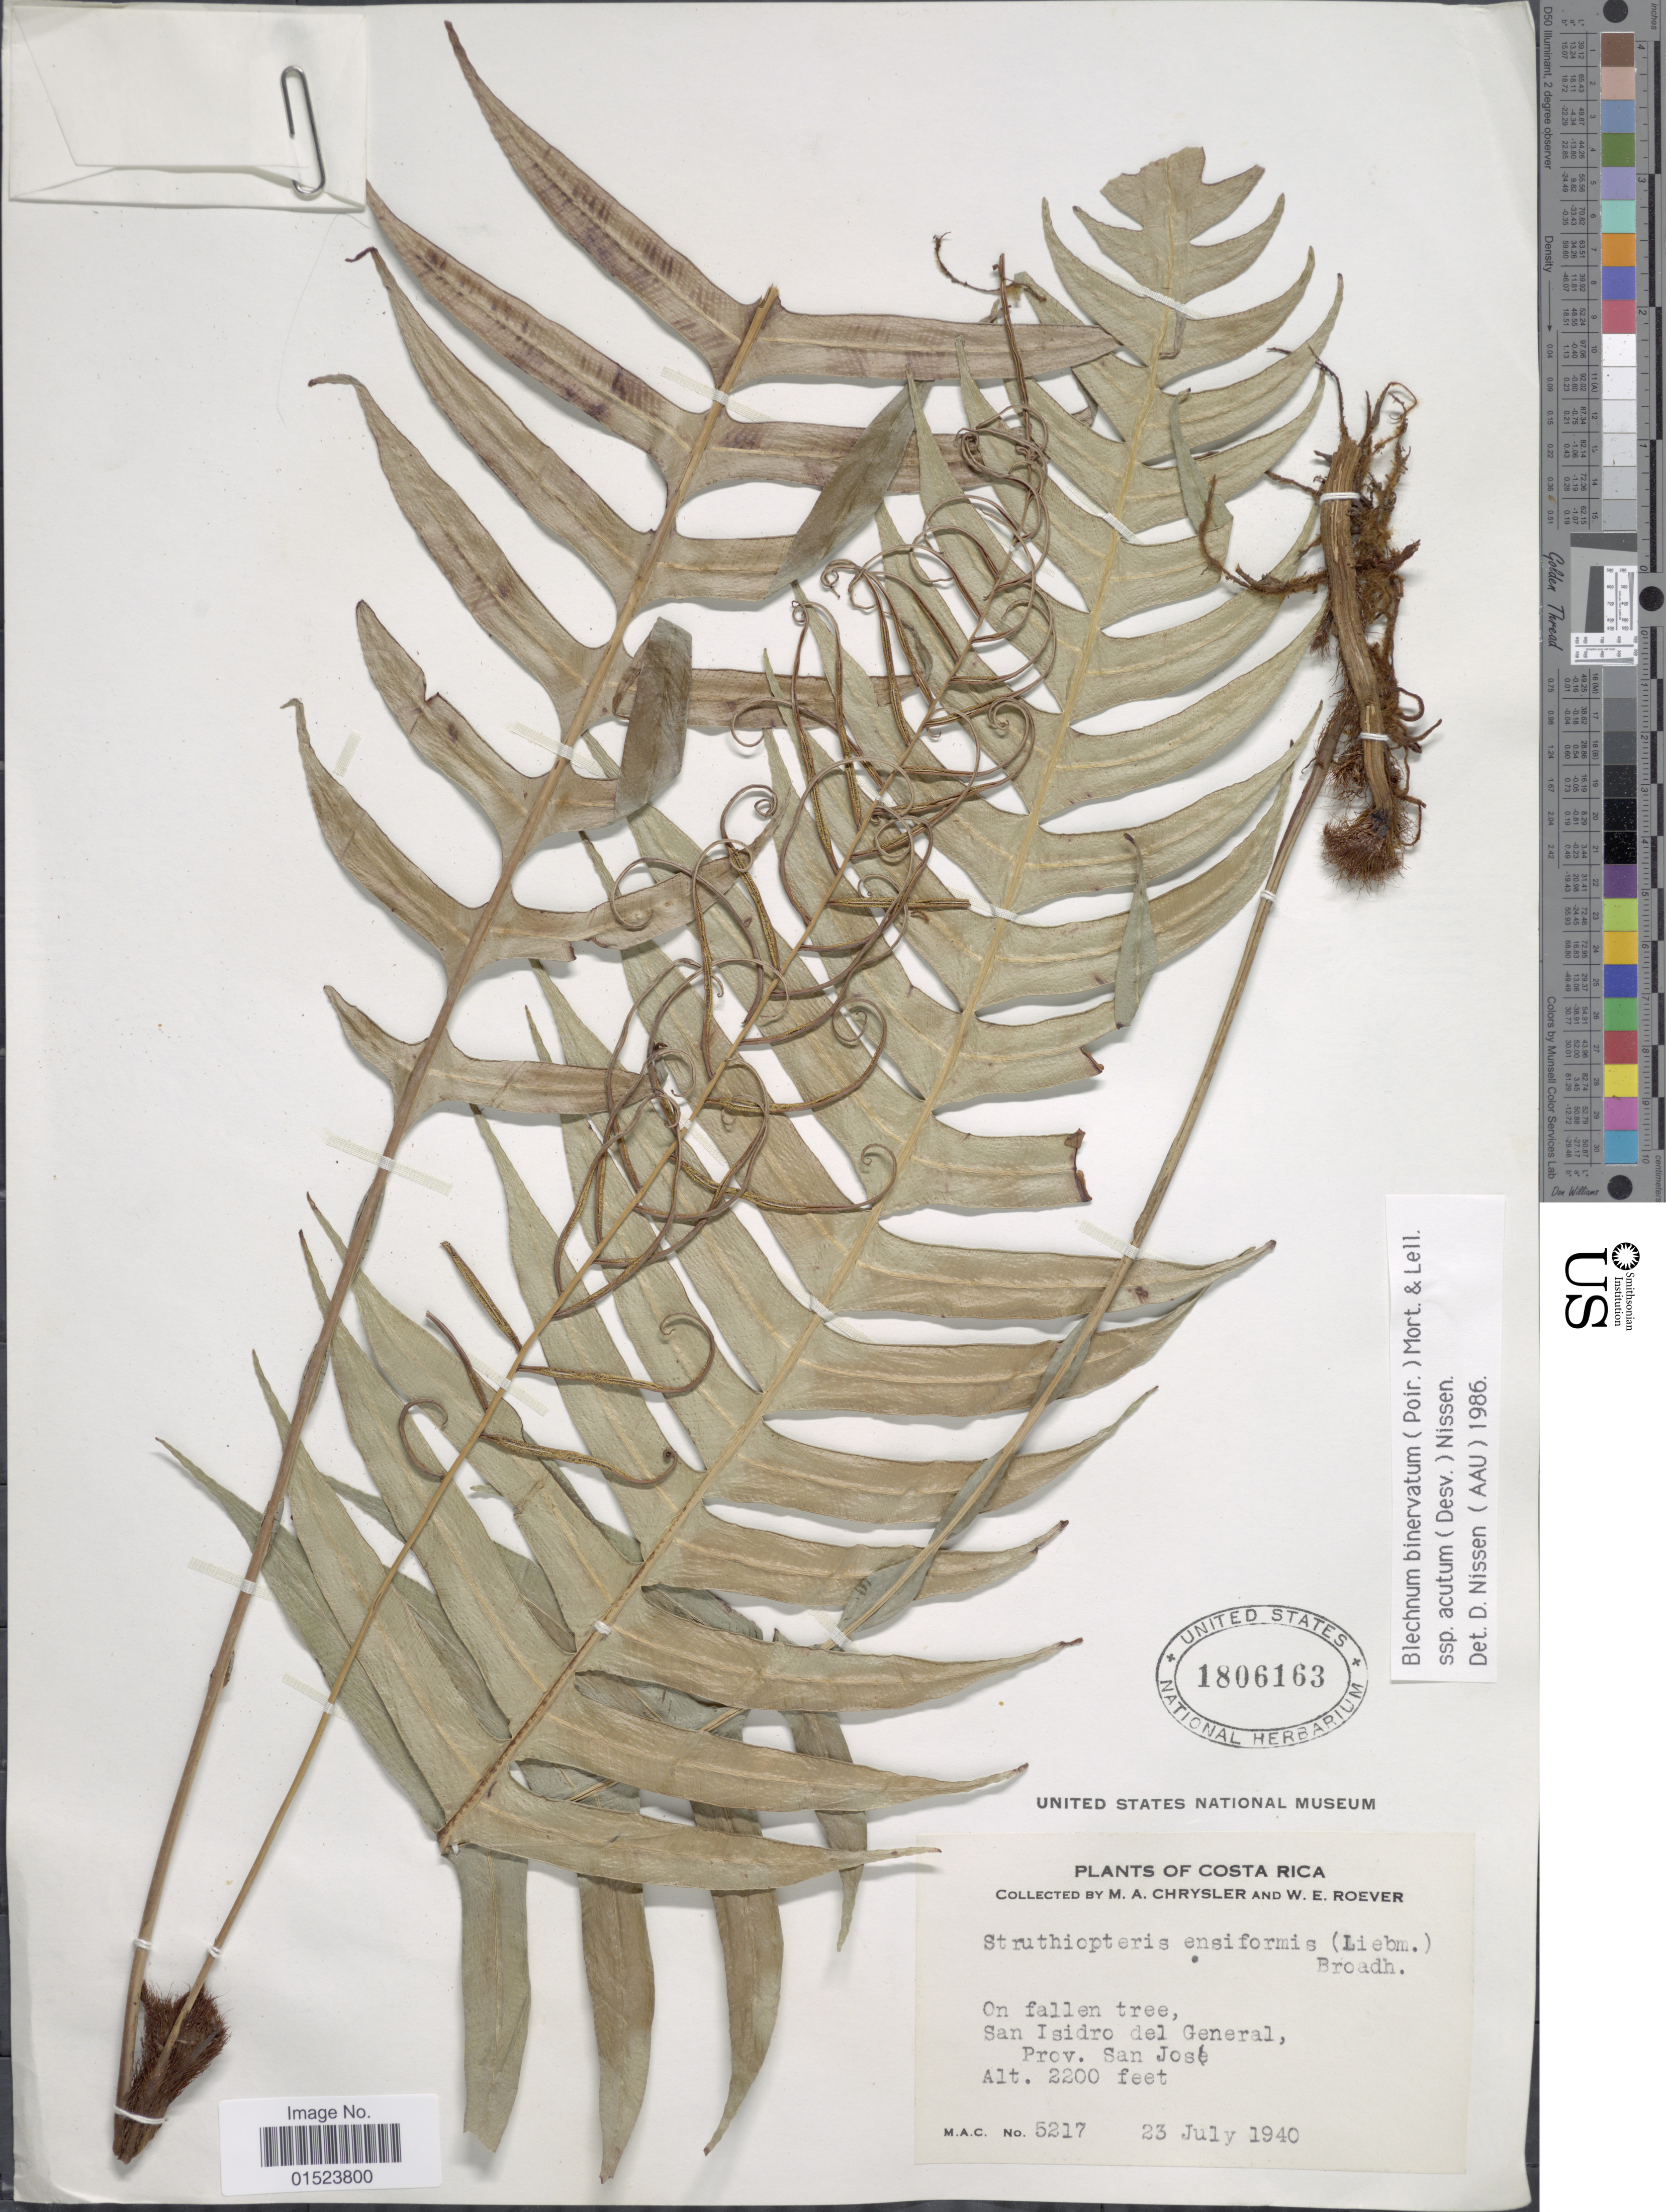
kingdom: Plantae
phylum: Tracheophyta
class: Polypodiopsida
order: Polypodiales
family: Blechnaceae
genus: Blechnum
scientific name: Blechnum ensiforme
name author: (Liebm.) C. Chr.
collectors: M. A. Chrysler & W. Roever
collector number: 5217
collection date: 1940-07-23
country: Costa Rica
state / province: San José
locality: San Isidro del General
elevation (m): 671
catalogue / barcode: US 1806163